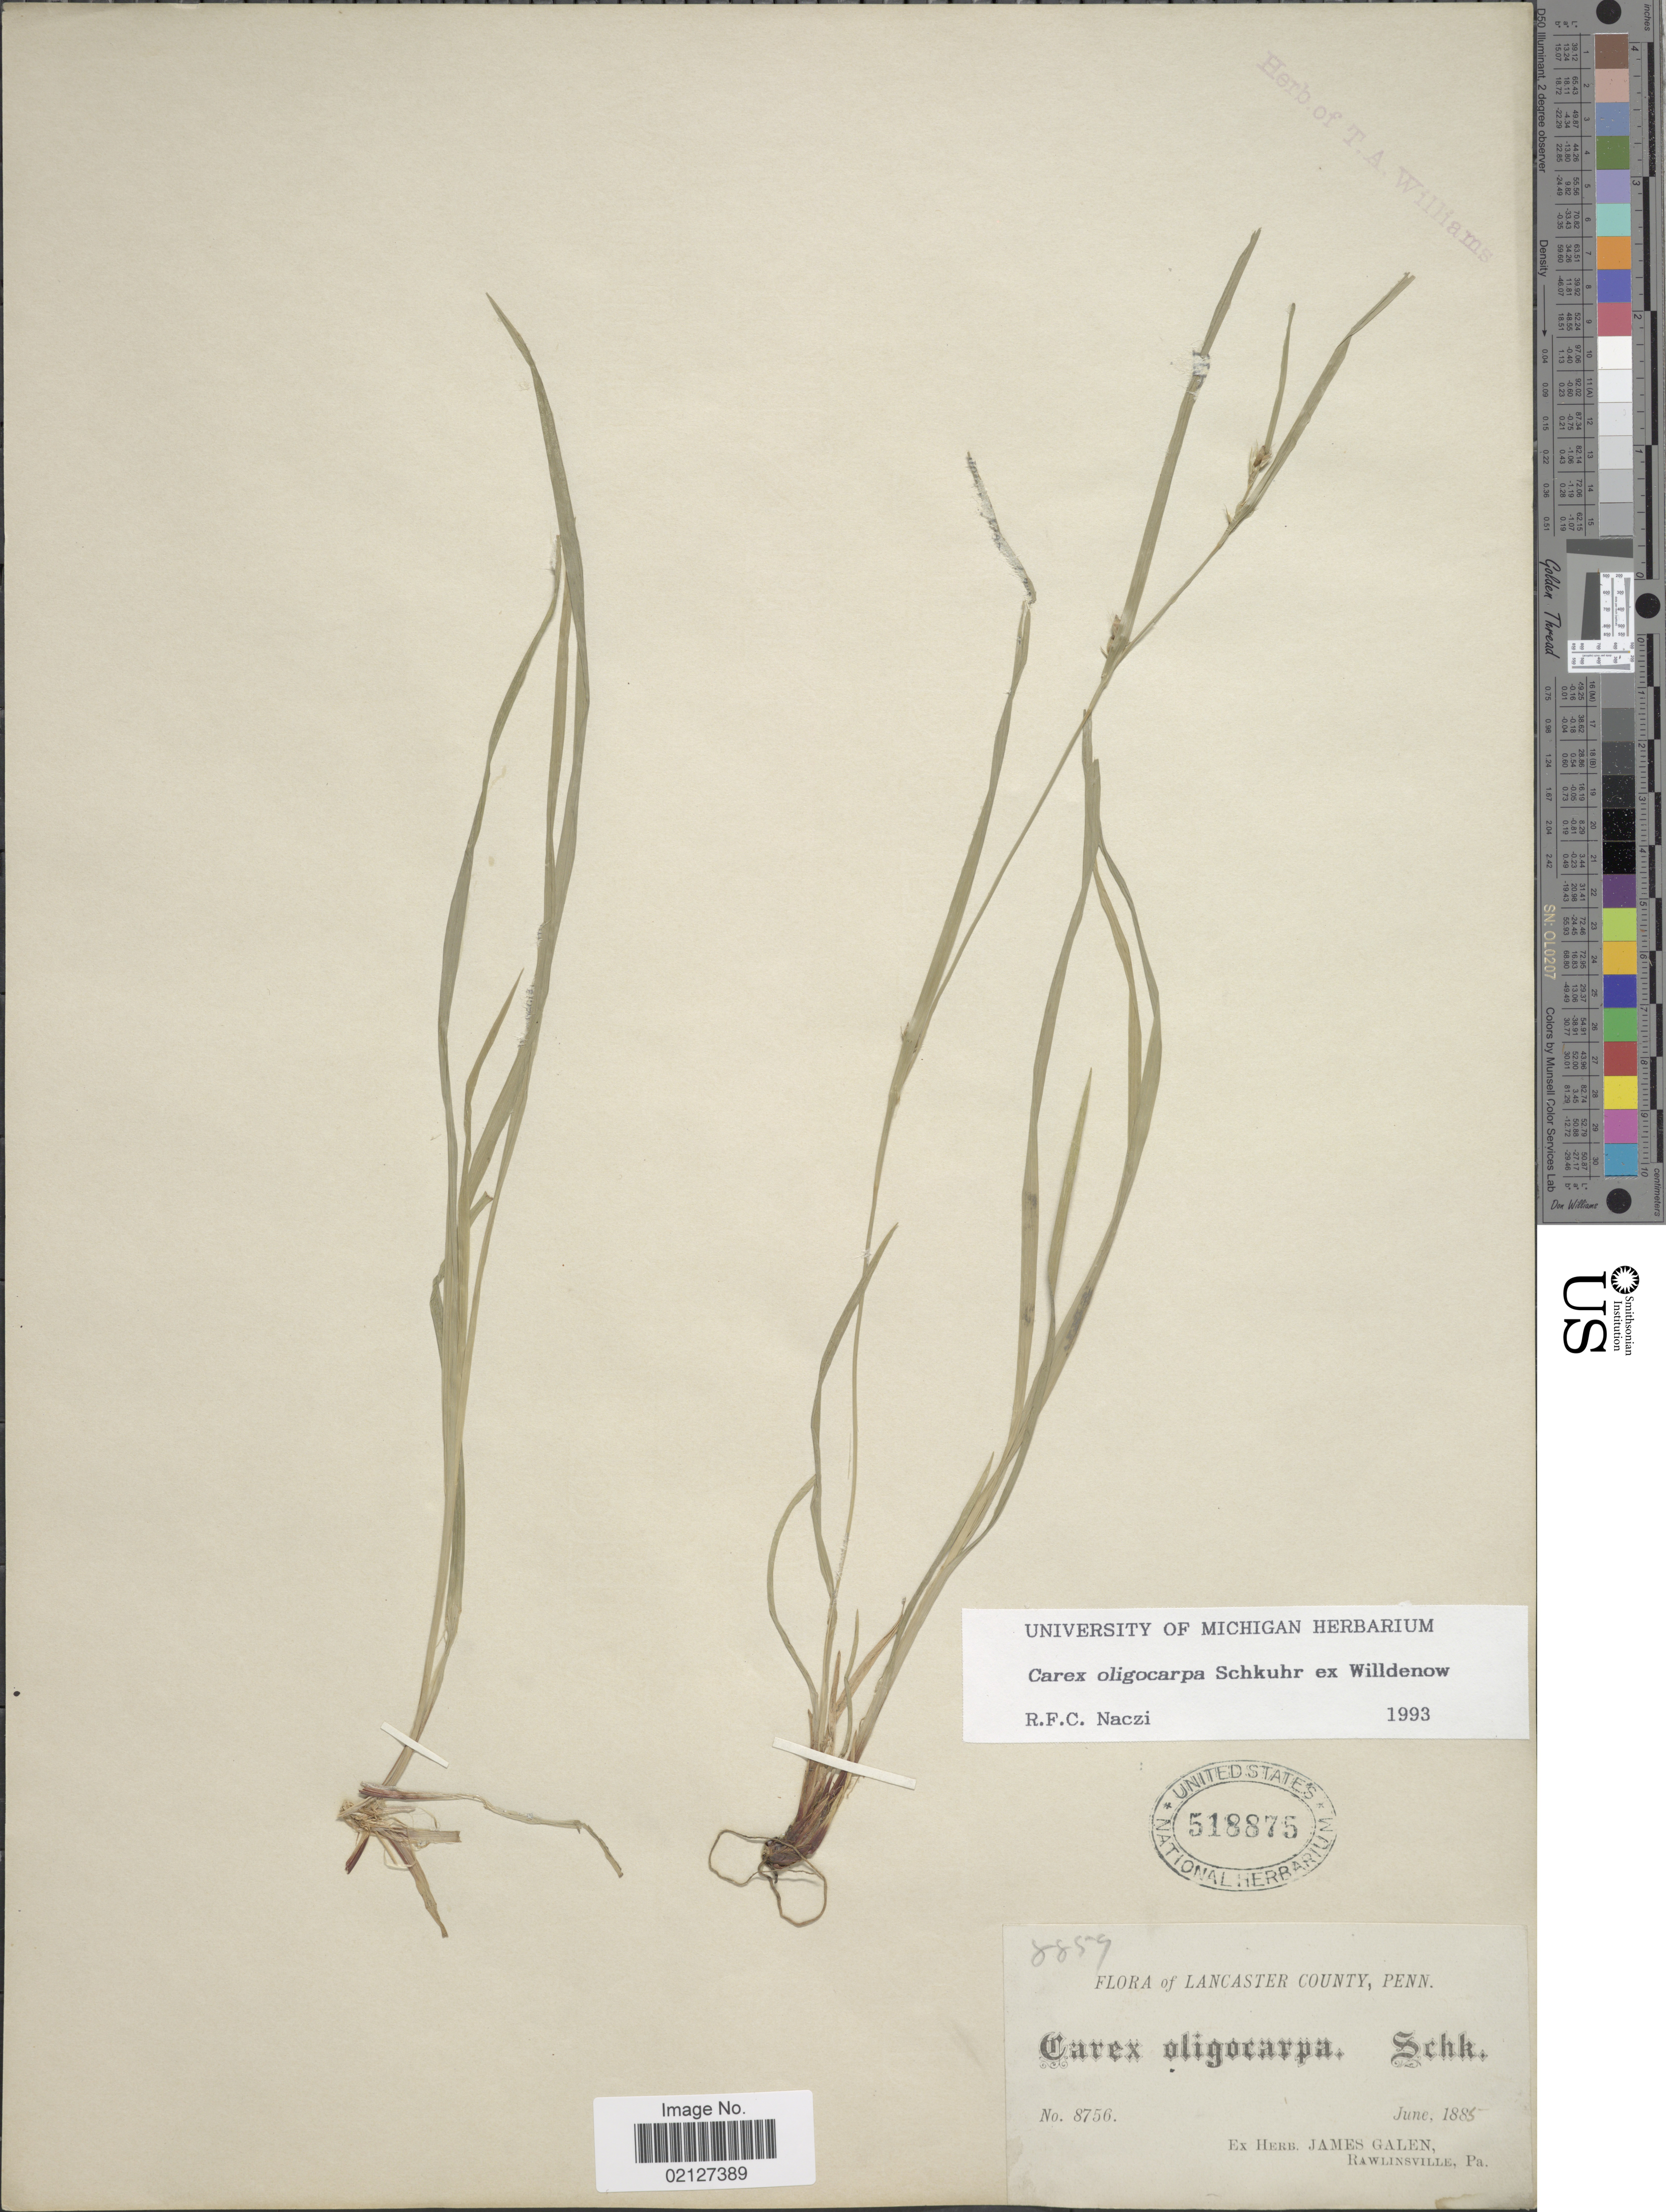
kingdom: Plantae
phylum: Tracheophyta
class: Liliopsida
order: Poales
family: Cyperaceae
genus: Carex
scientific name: Carex oligocarpa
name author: Willd.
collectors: ex Herb. James Galen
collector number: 8756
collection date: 1885-06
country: United States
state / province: Pennsylvania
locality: Lancaster County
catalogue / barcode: US 518875